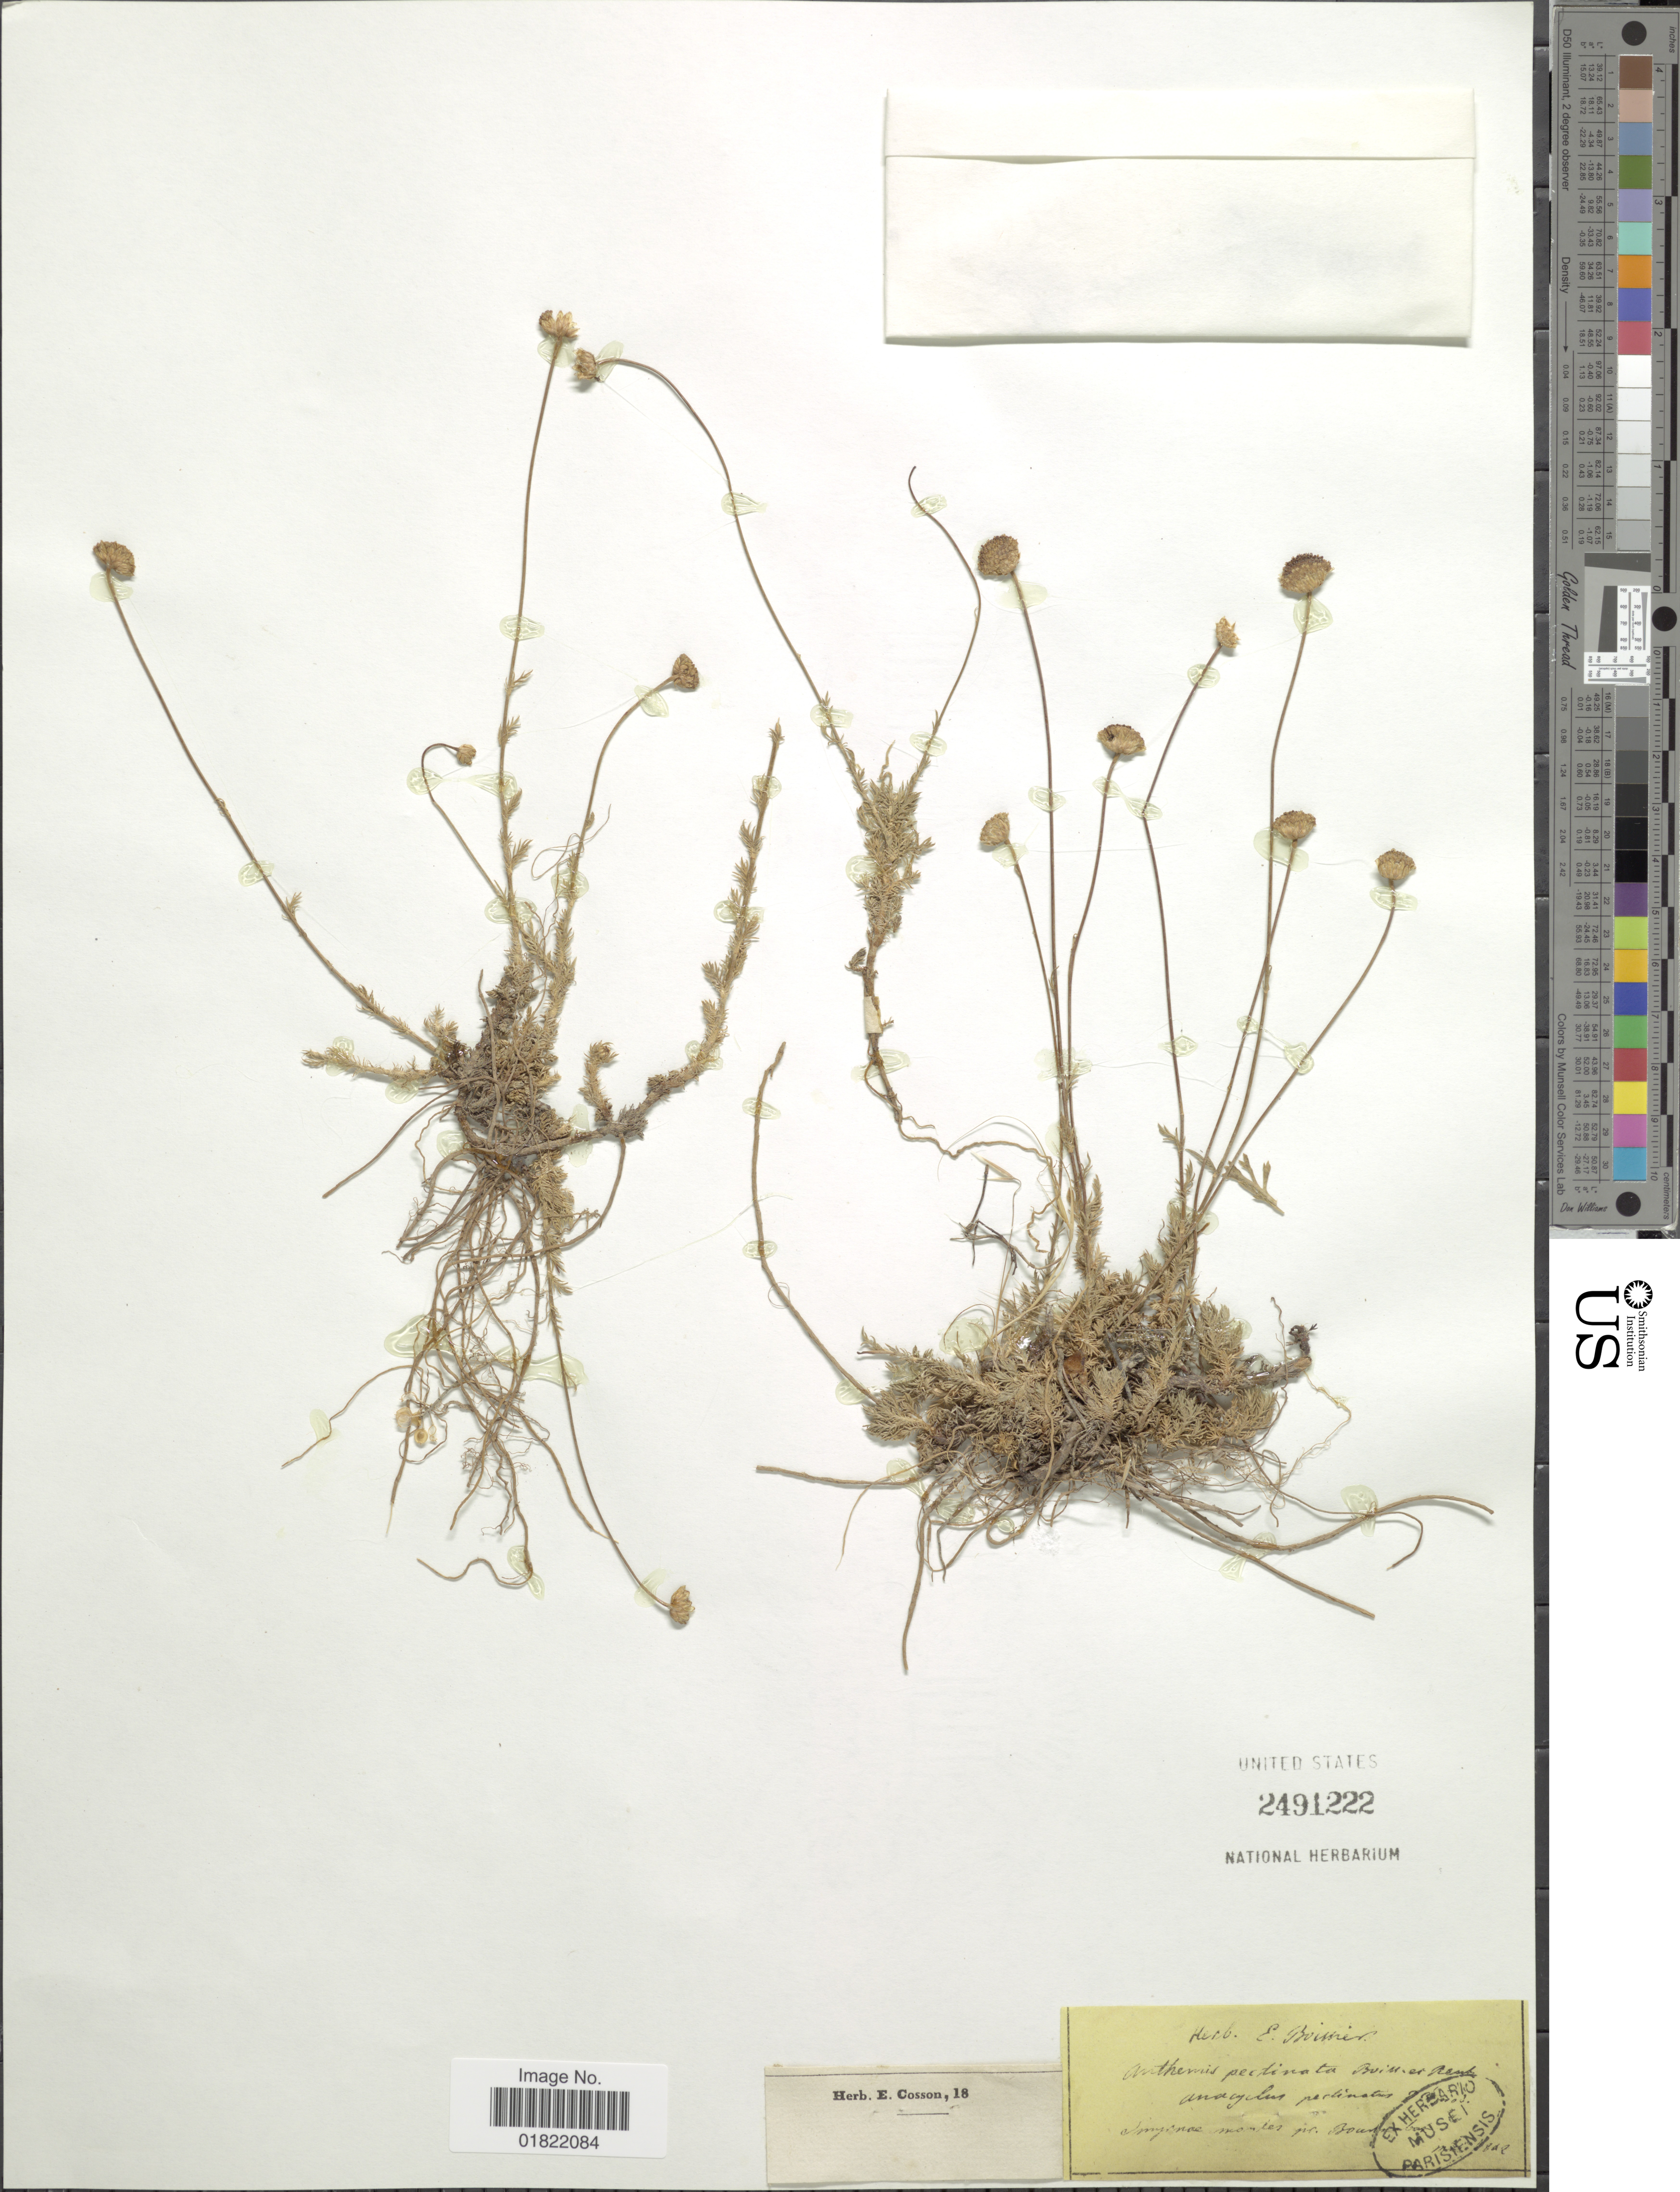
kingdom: Plantae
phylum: Tracheophyta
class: Magnoliopsida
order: Asterales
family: Asteraceae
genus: Anthemis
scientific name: Anthemis pectinata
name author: Boiss.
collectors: Herb. Boissier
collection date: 1802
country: Turkey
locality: Smyrniae montes pr. Bount [interpreted]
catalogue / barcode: US 2491222